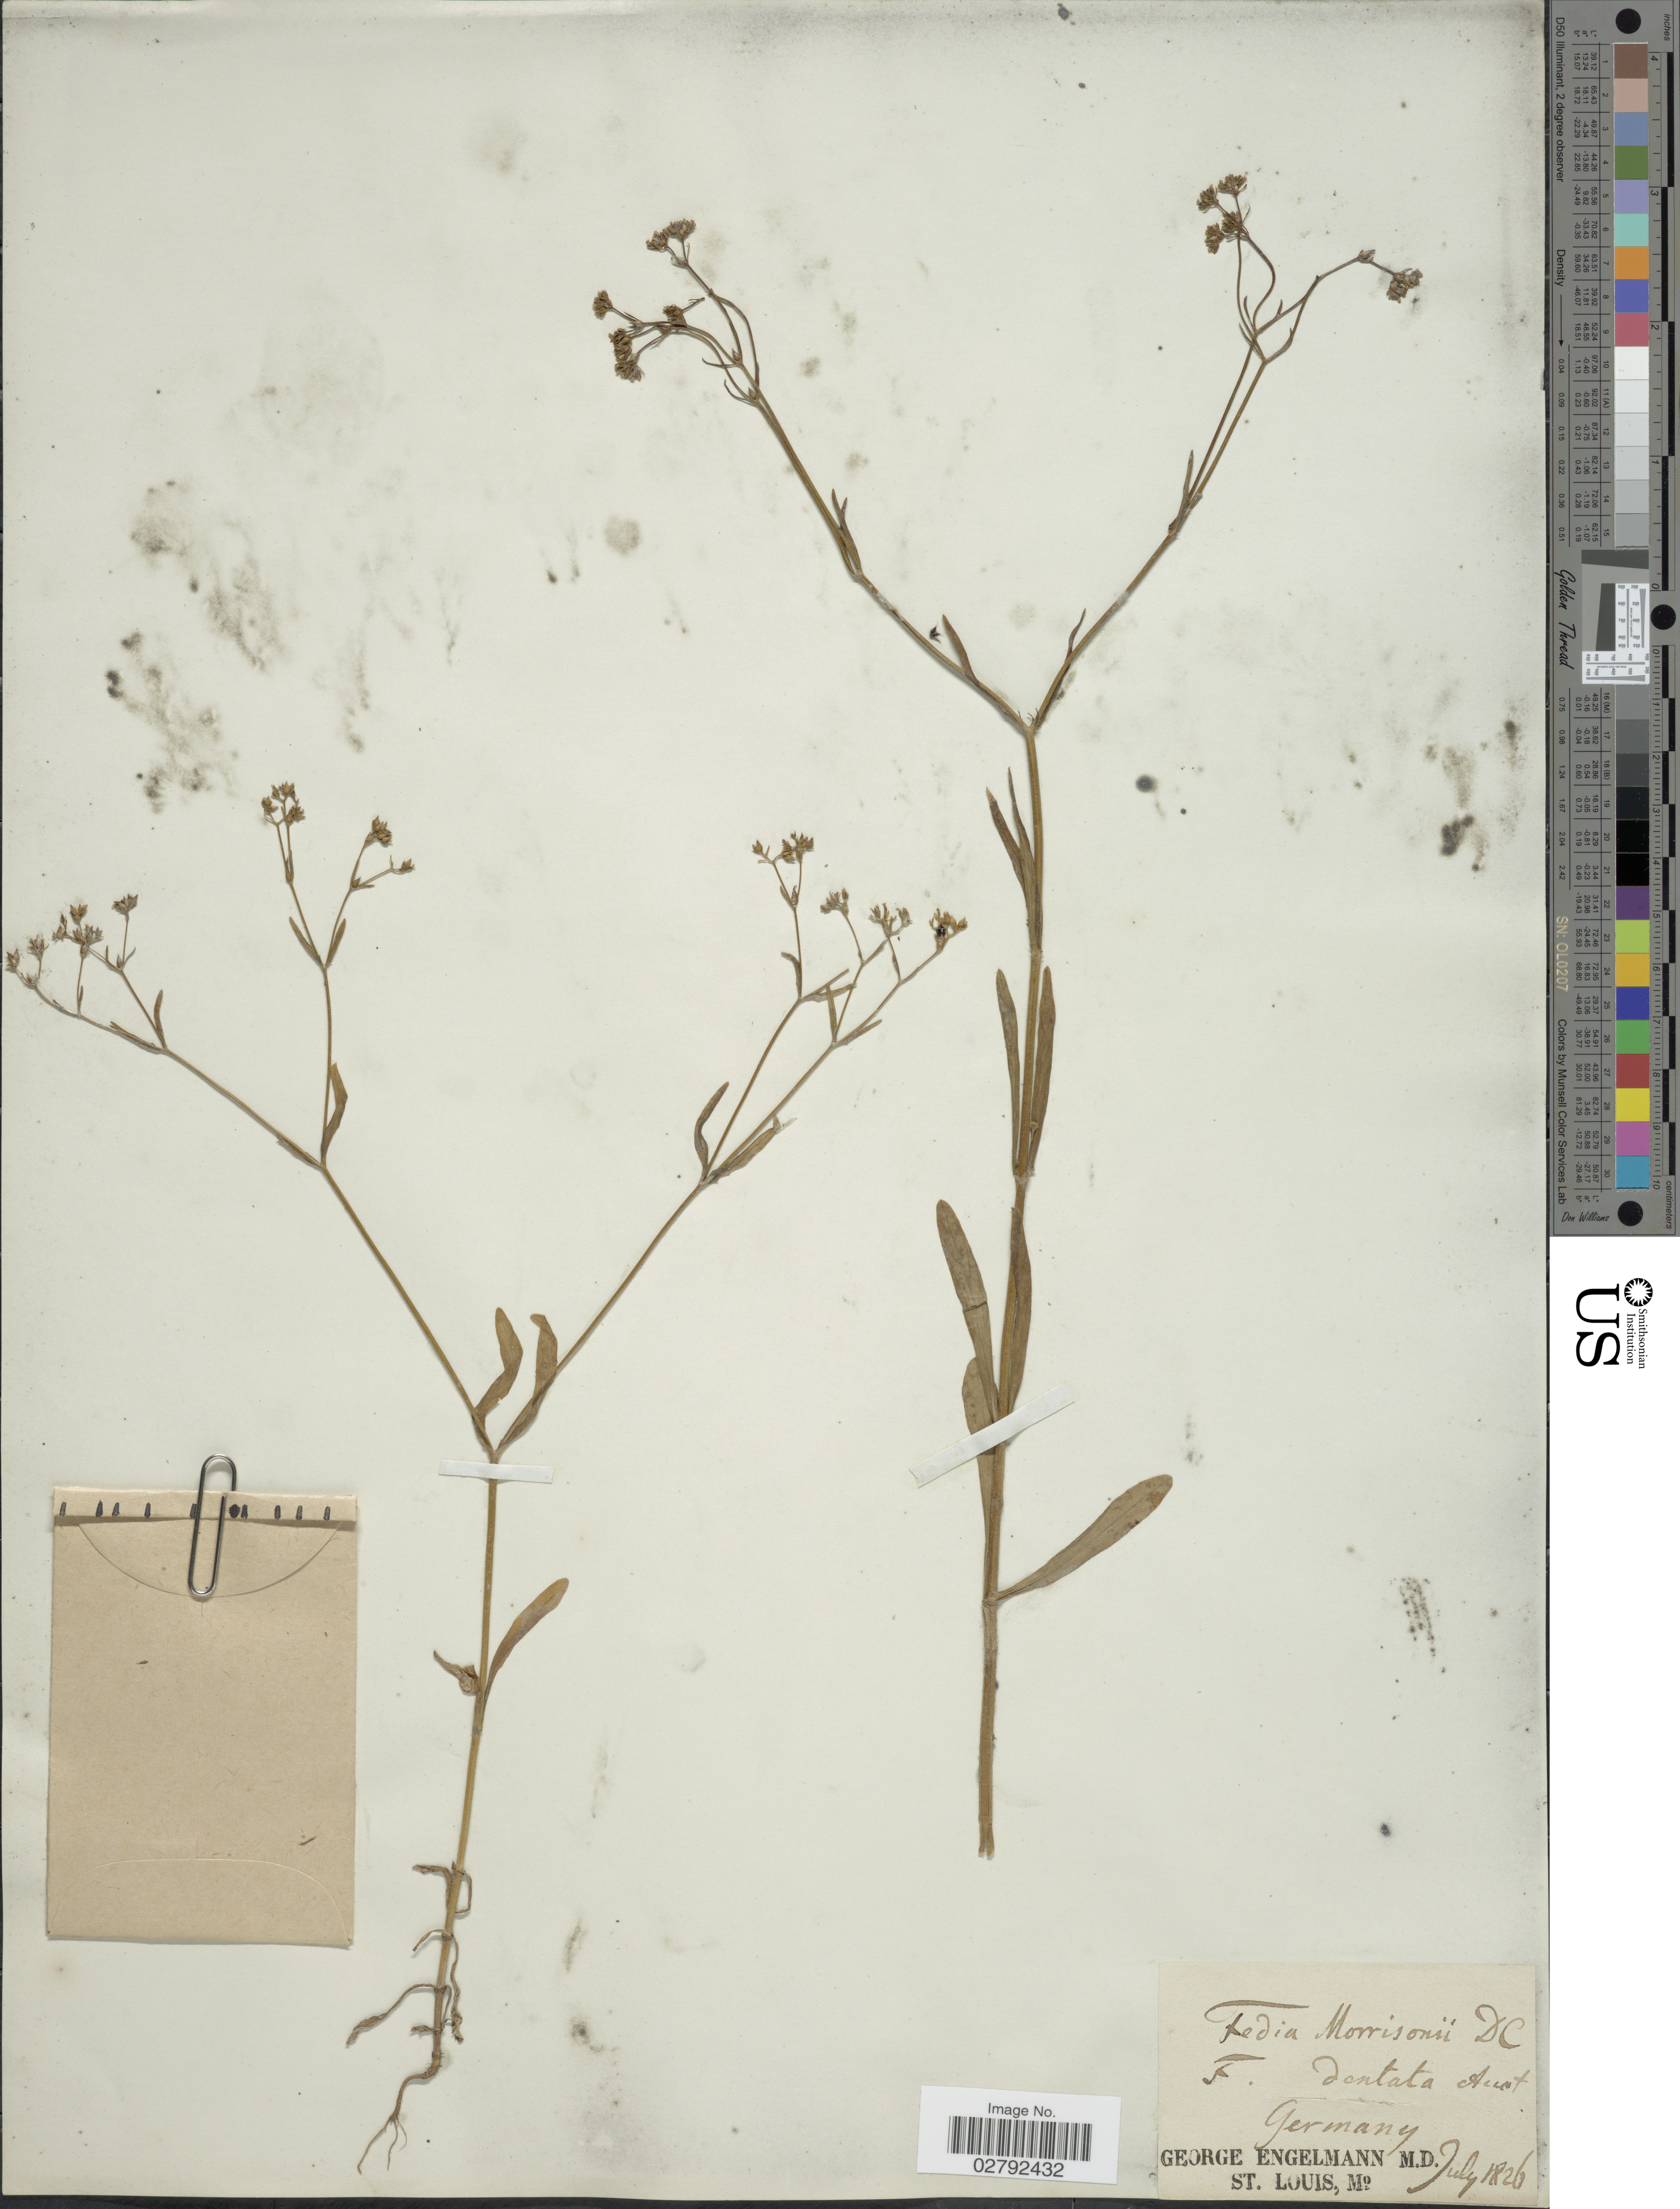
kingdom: Plantae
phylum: Tracheophyta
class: Magnoliopsida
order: Dipsacales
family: Caprifoliaceae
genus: Valerianella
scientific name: Valerianella morisonii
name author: (Spreng.) DC.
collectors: G. Engelmann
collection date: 1826-07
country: Germany